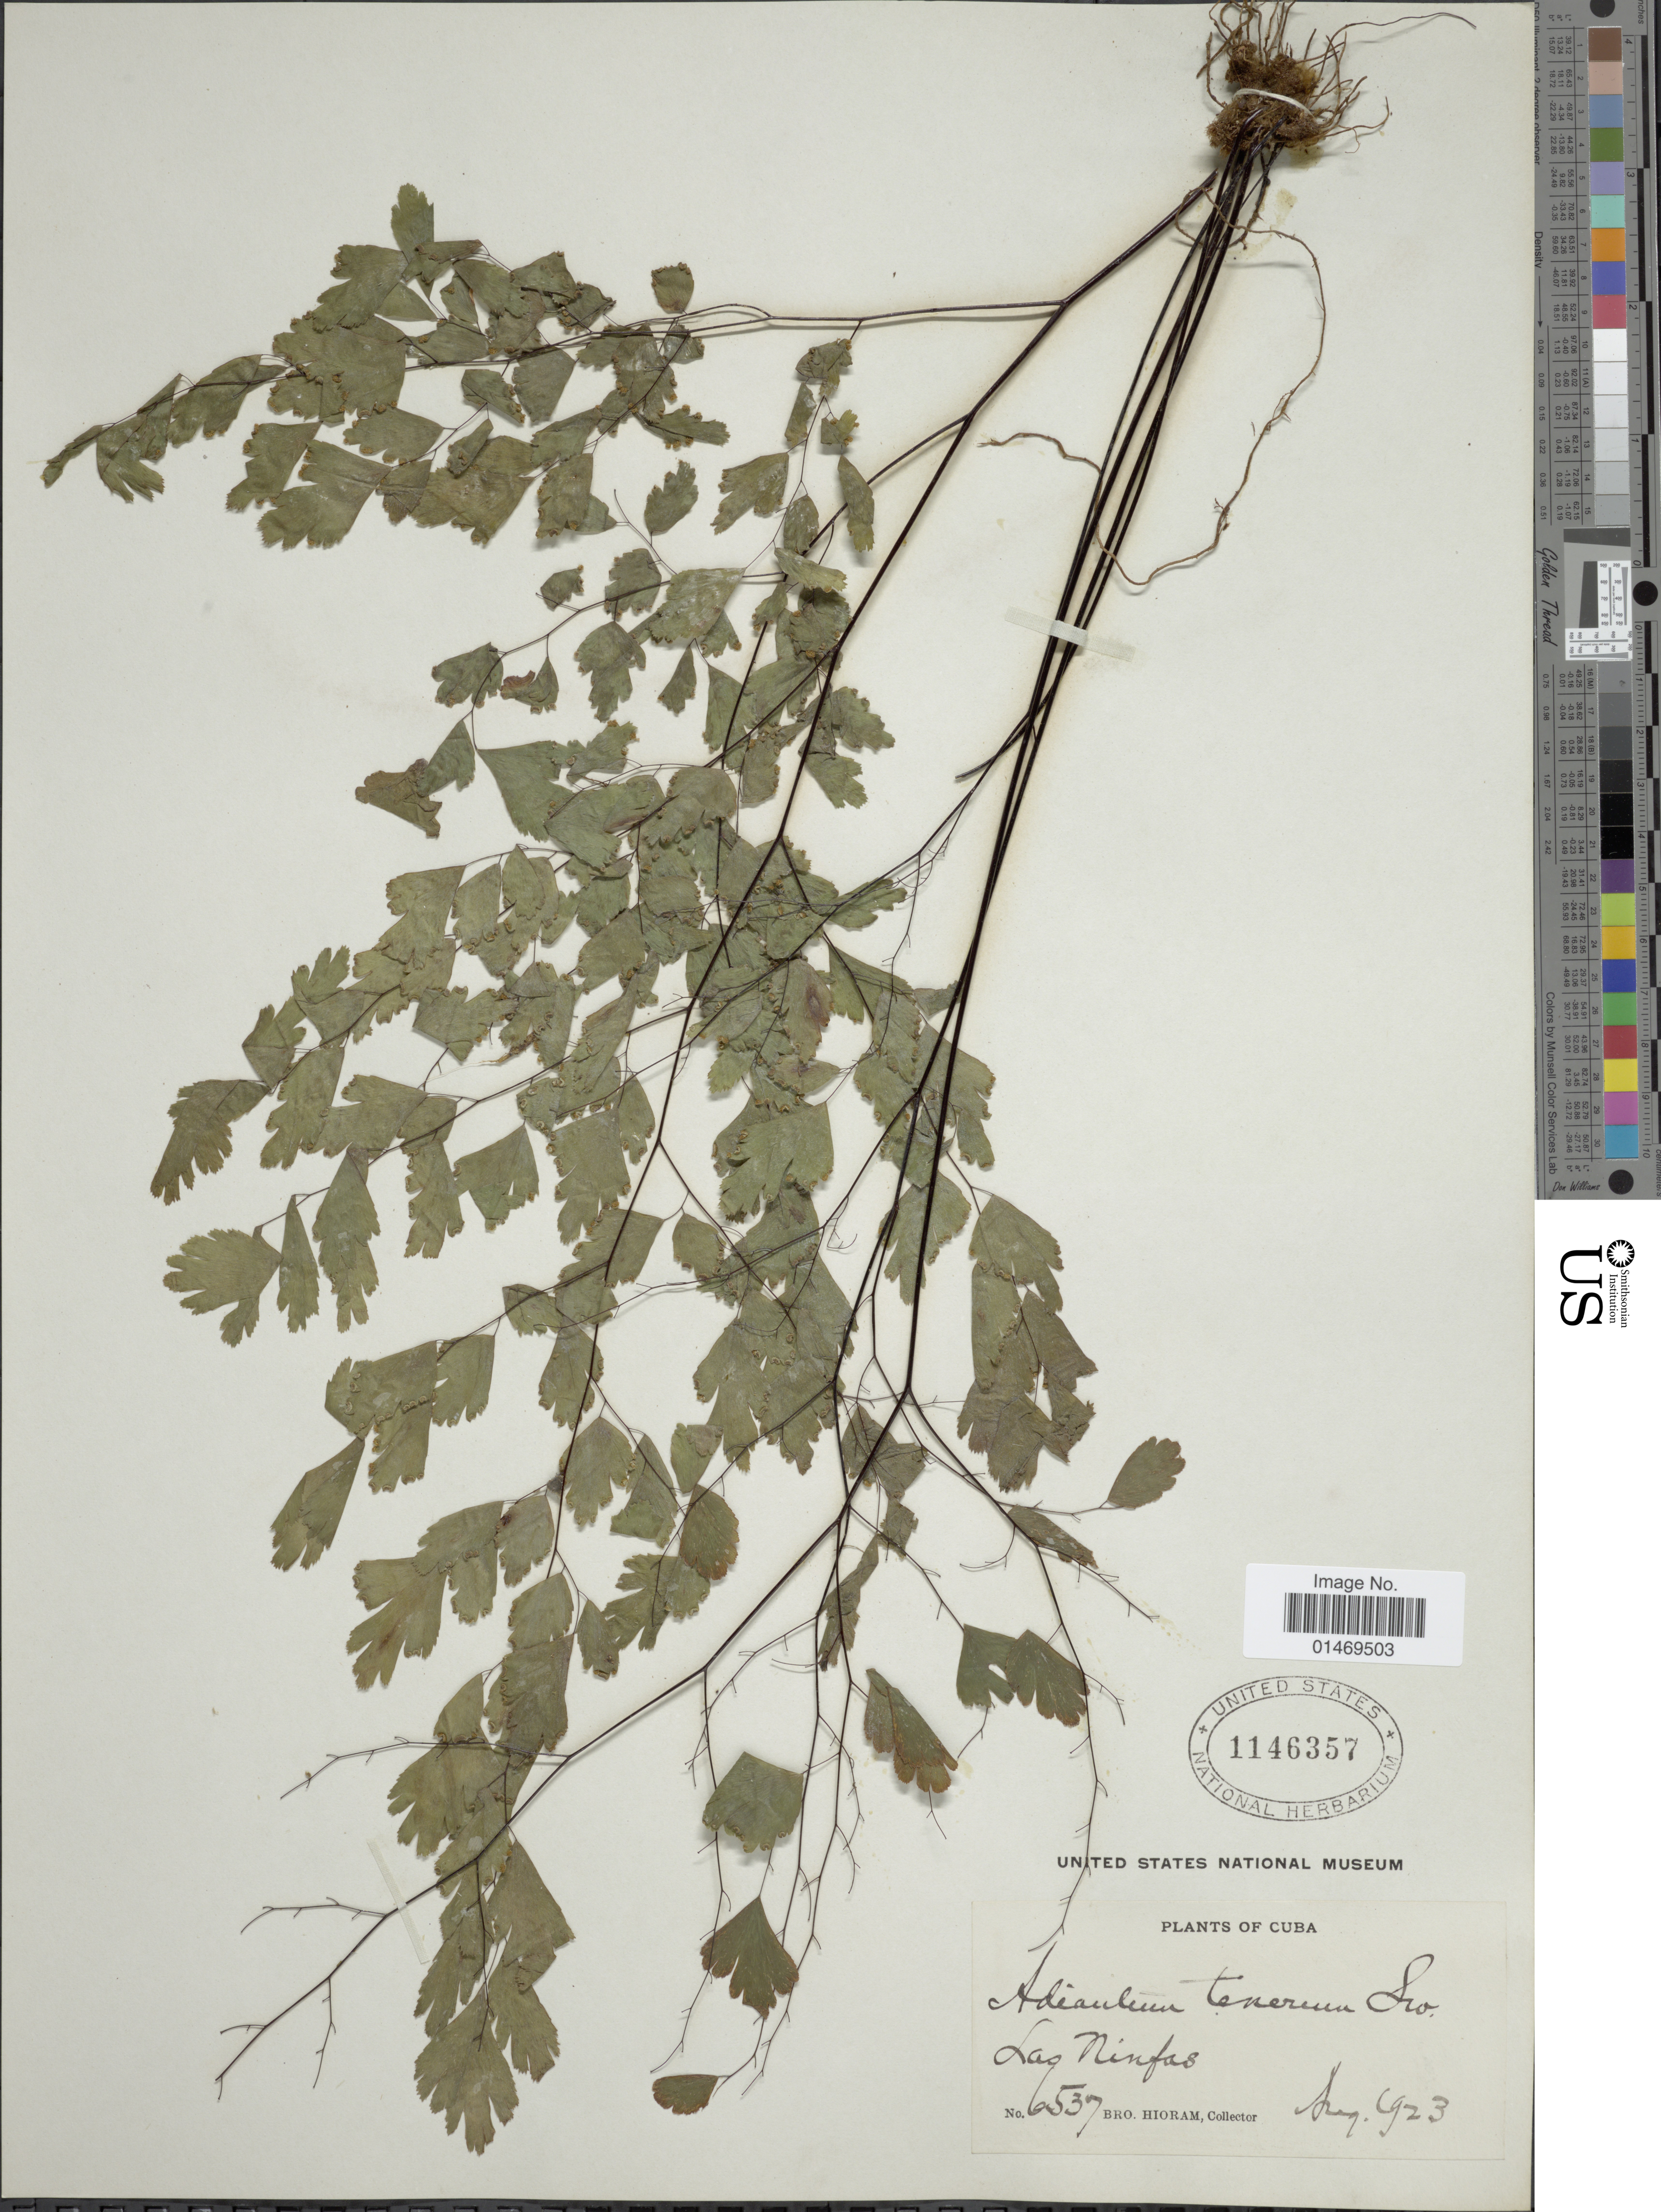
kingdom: Plantae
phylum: Tracheophyta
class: Polypodiopsida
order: Polypodiales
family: Pteridaceae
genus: Adiantum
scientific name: Adiantum tenerum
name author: Sw.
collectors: Bro. Hioram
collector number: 6537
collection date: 1923-08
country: Cuba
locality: Las Ninfas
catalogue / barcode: US 1146357